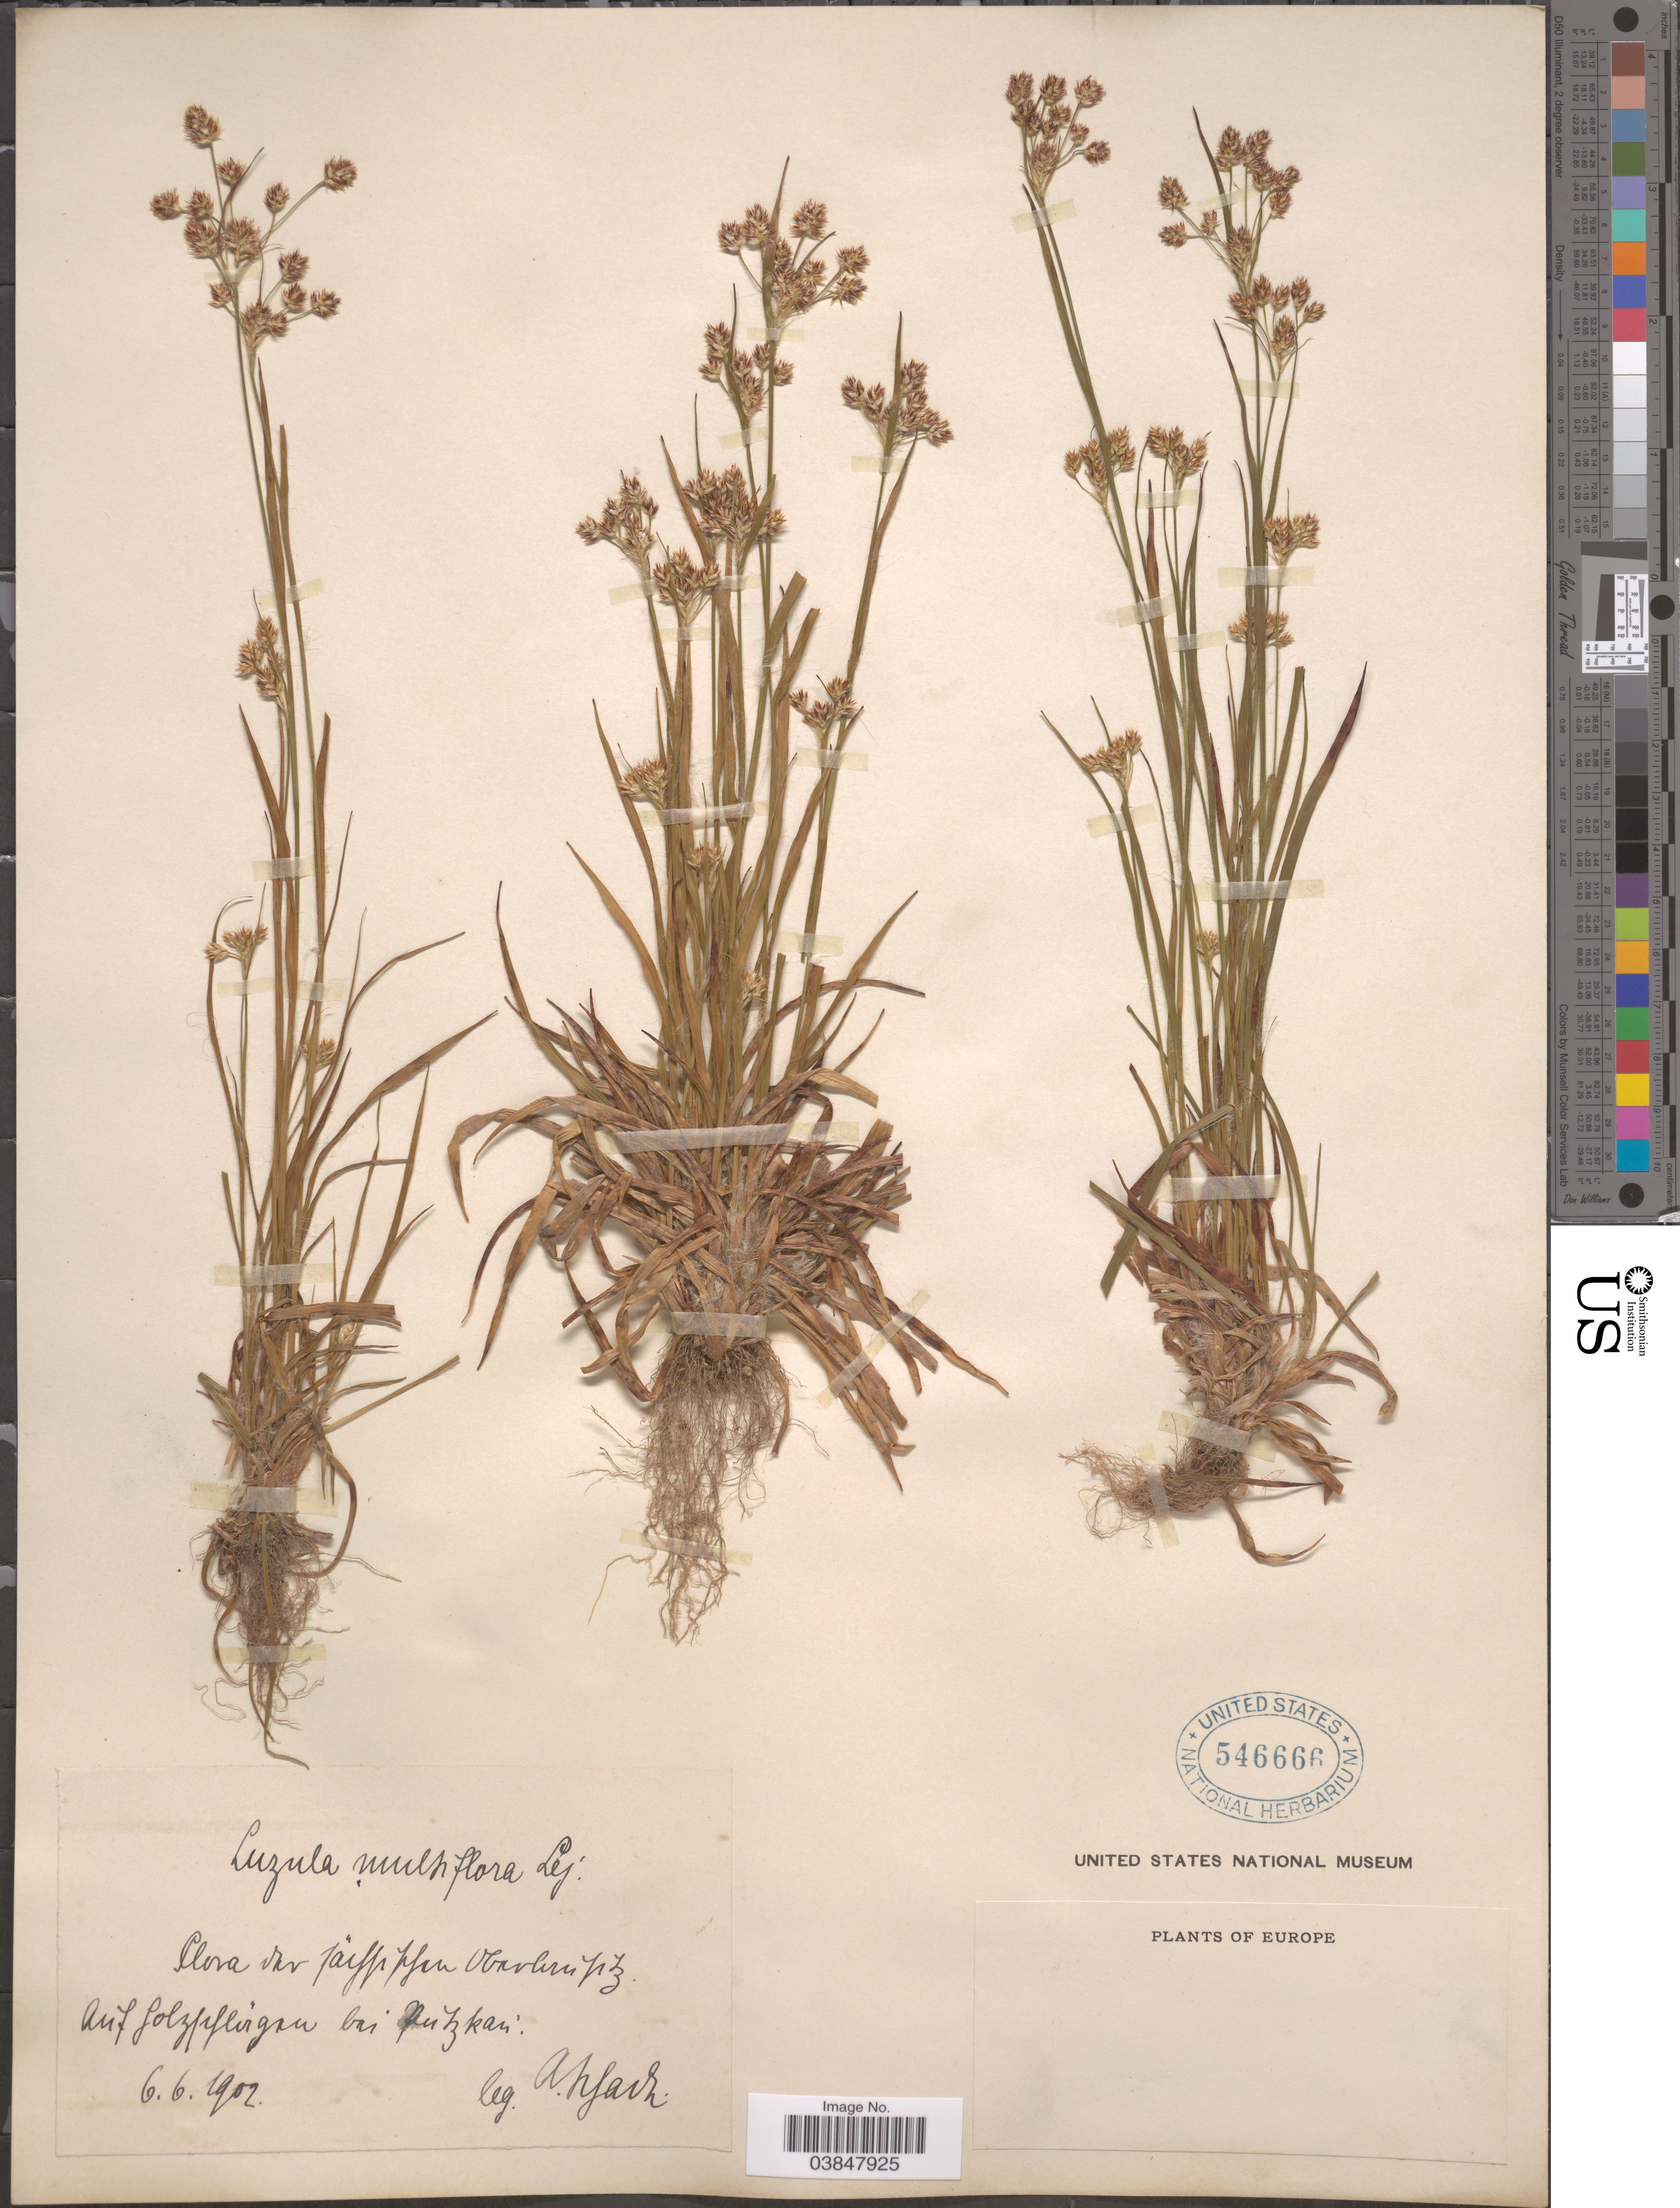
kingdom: Plantae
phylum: Tracheophyta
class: Liliopsida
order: Poales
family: Juncaceae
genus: Luzula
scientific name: Luzula multiflora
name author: (Ehrh.) Lej.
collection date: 1902-06-06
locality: Auf Lolzfifligzu bai Puzkai. [interpreted]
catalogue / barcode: US 546666